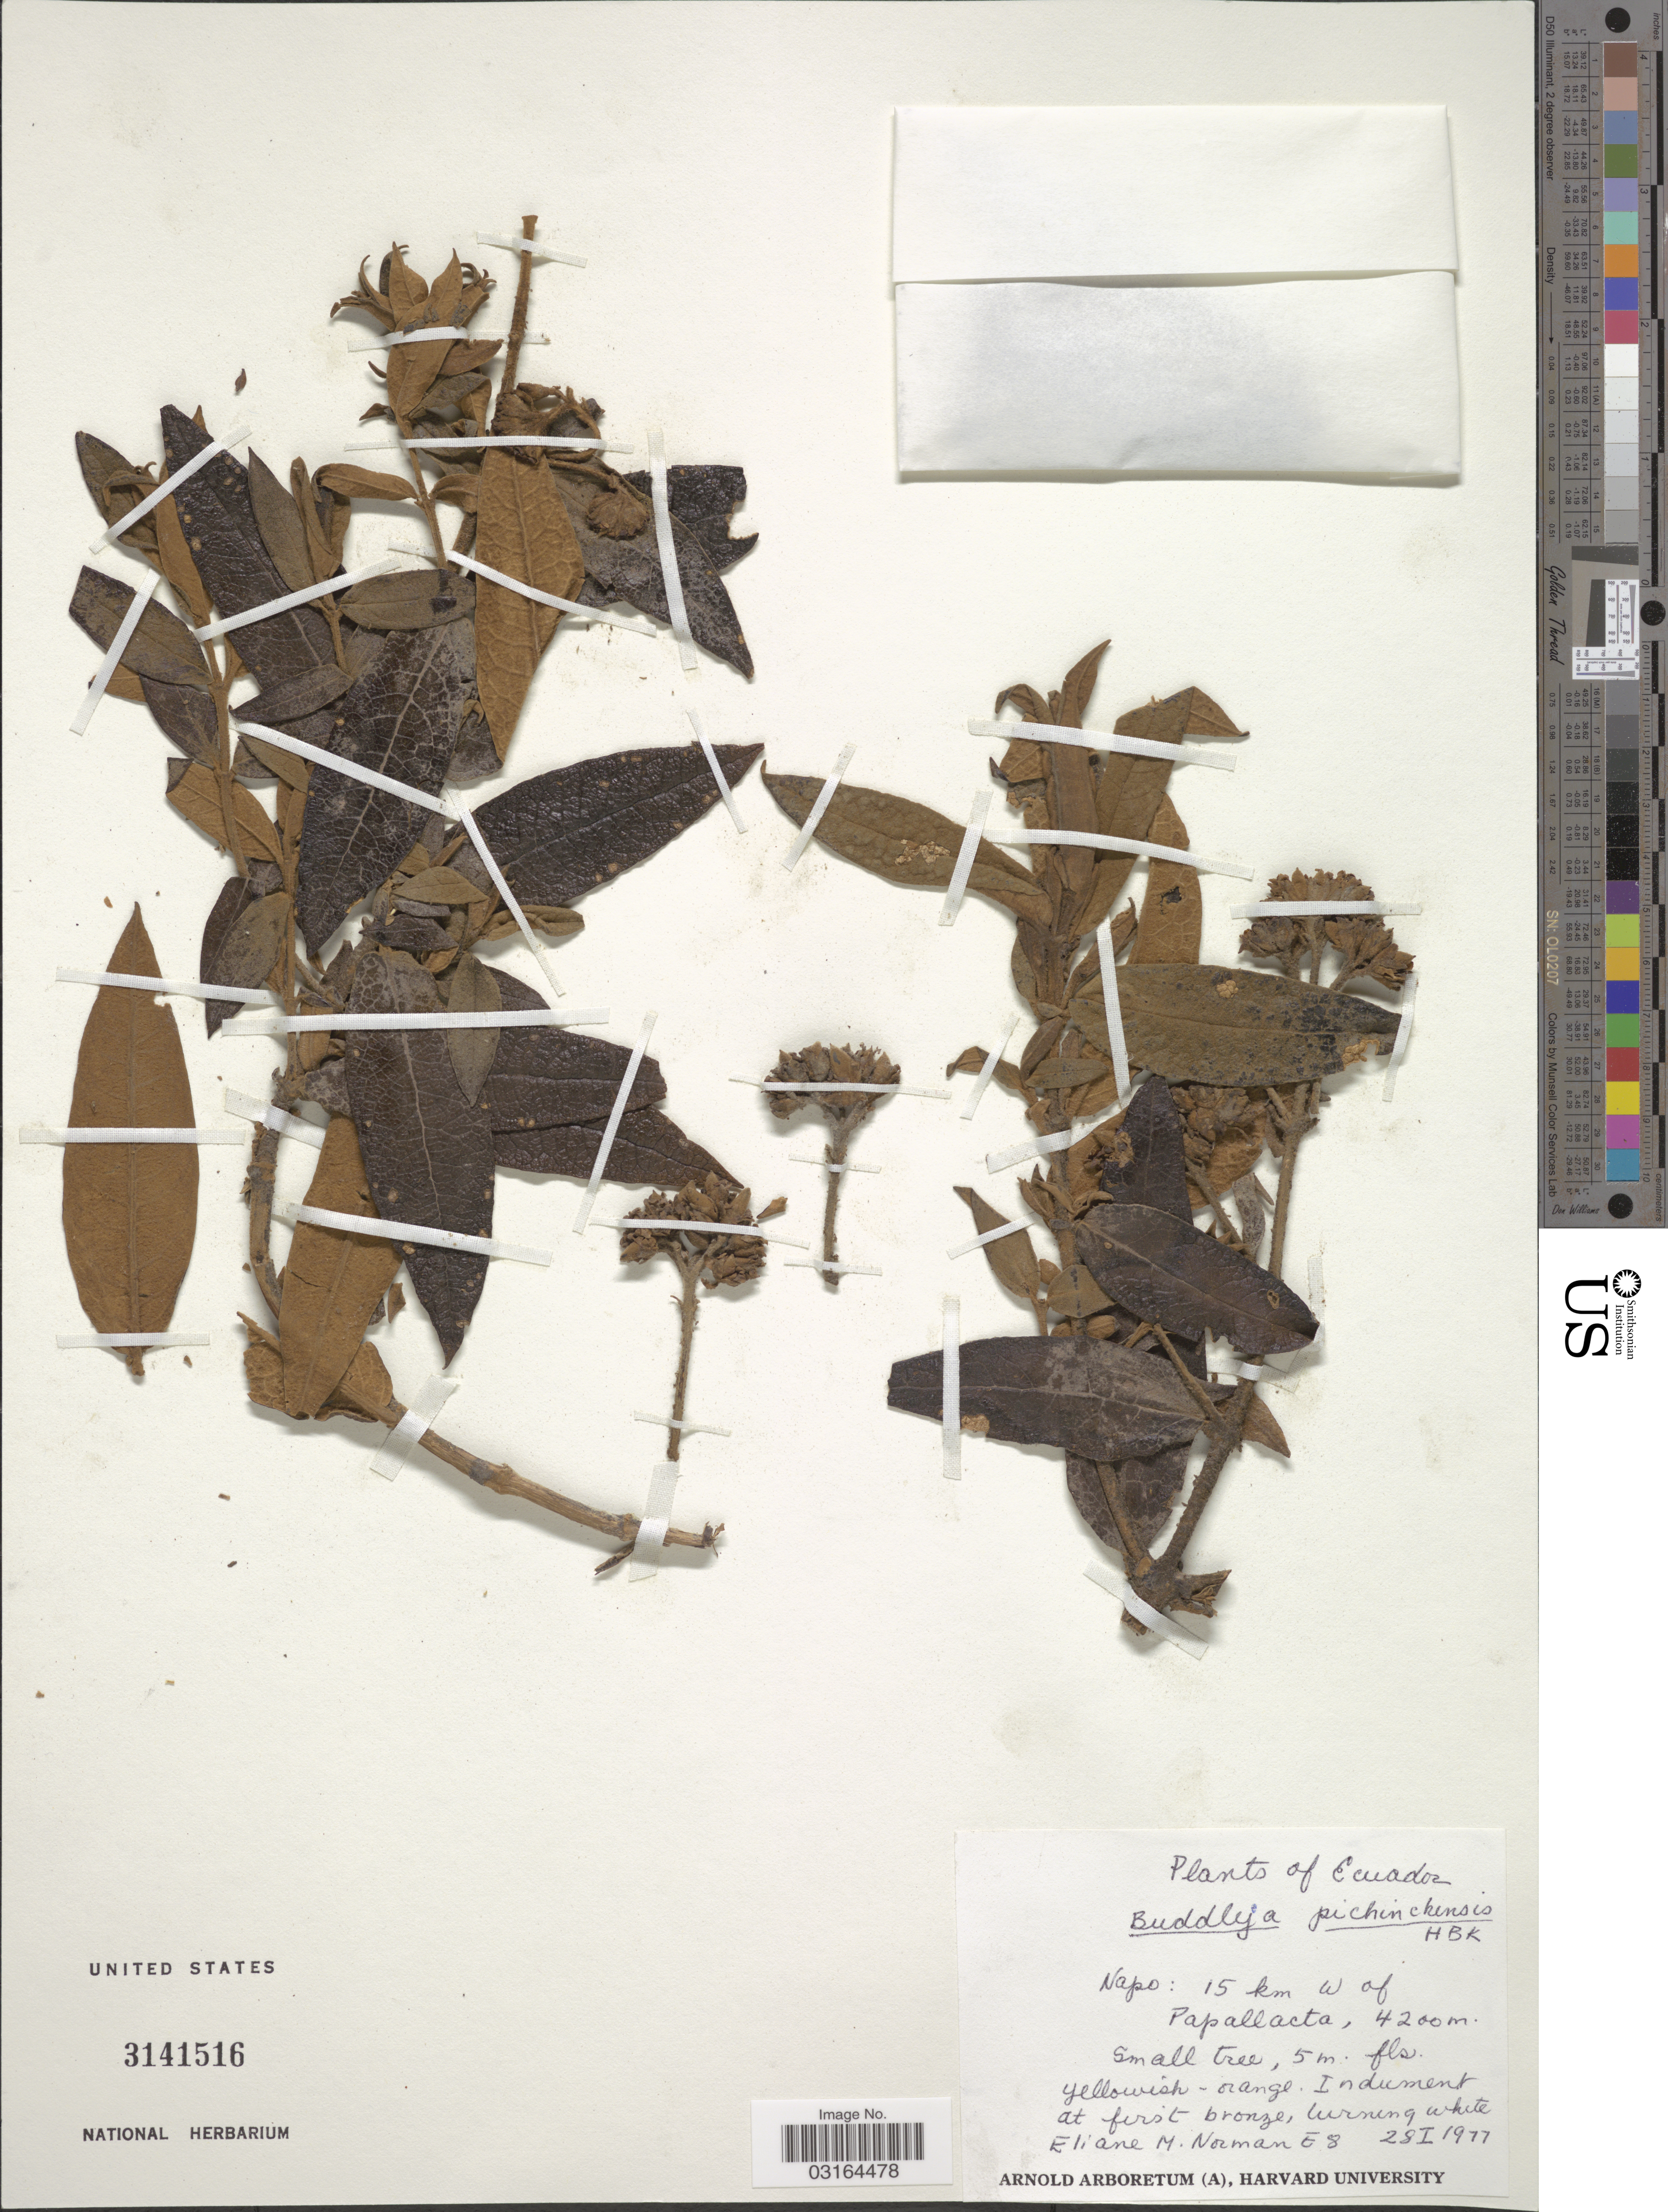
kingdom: Plantae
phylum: Tracheophyta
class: Magnoliopsida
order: Lamiales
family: Scrophulariaceae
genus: Buddleja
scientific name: Buddleja pichinchensis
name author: Kunth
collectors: E. Norman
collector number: E8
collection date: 1977-01-28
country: Ecuador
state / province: Napo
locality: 15 km W of Papallacta.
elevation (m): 4200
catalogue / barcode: US 3141516